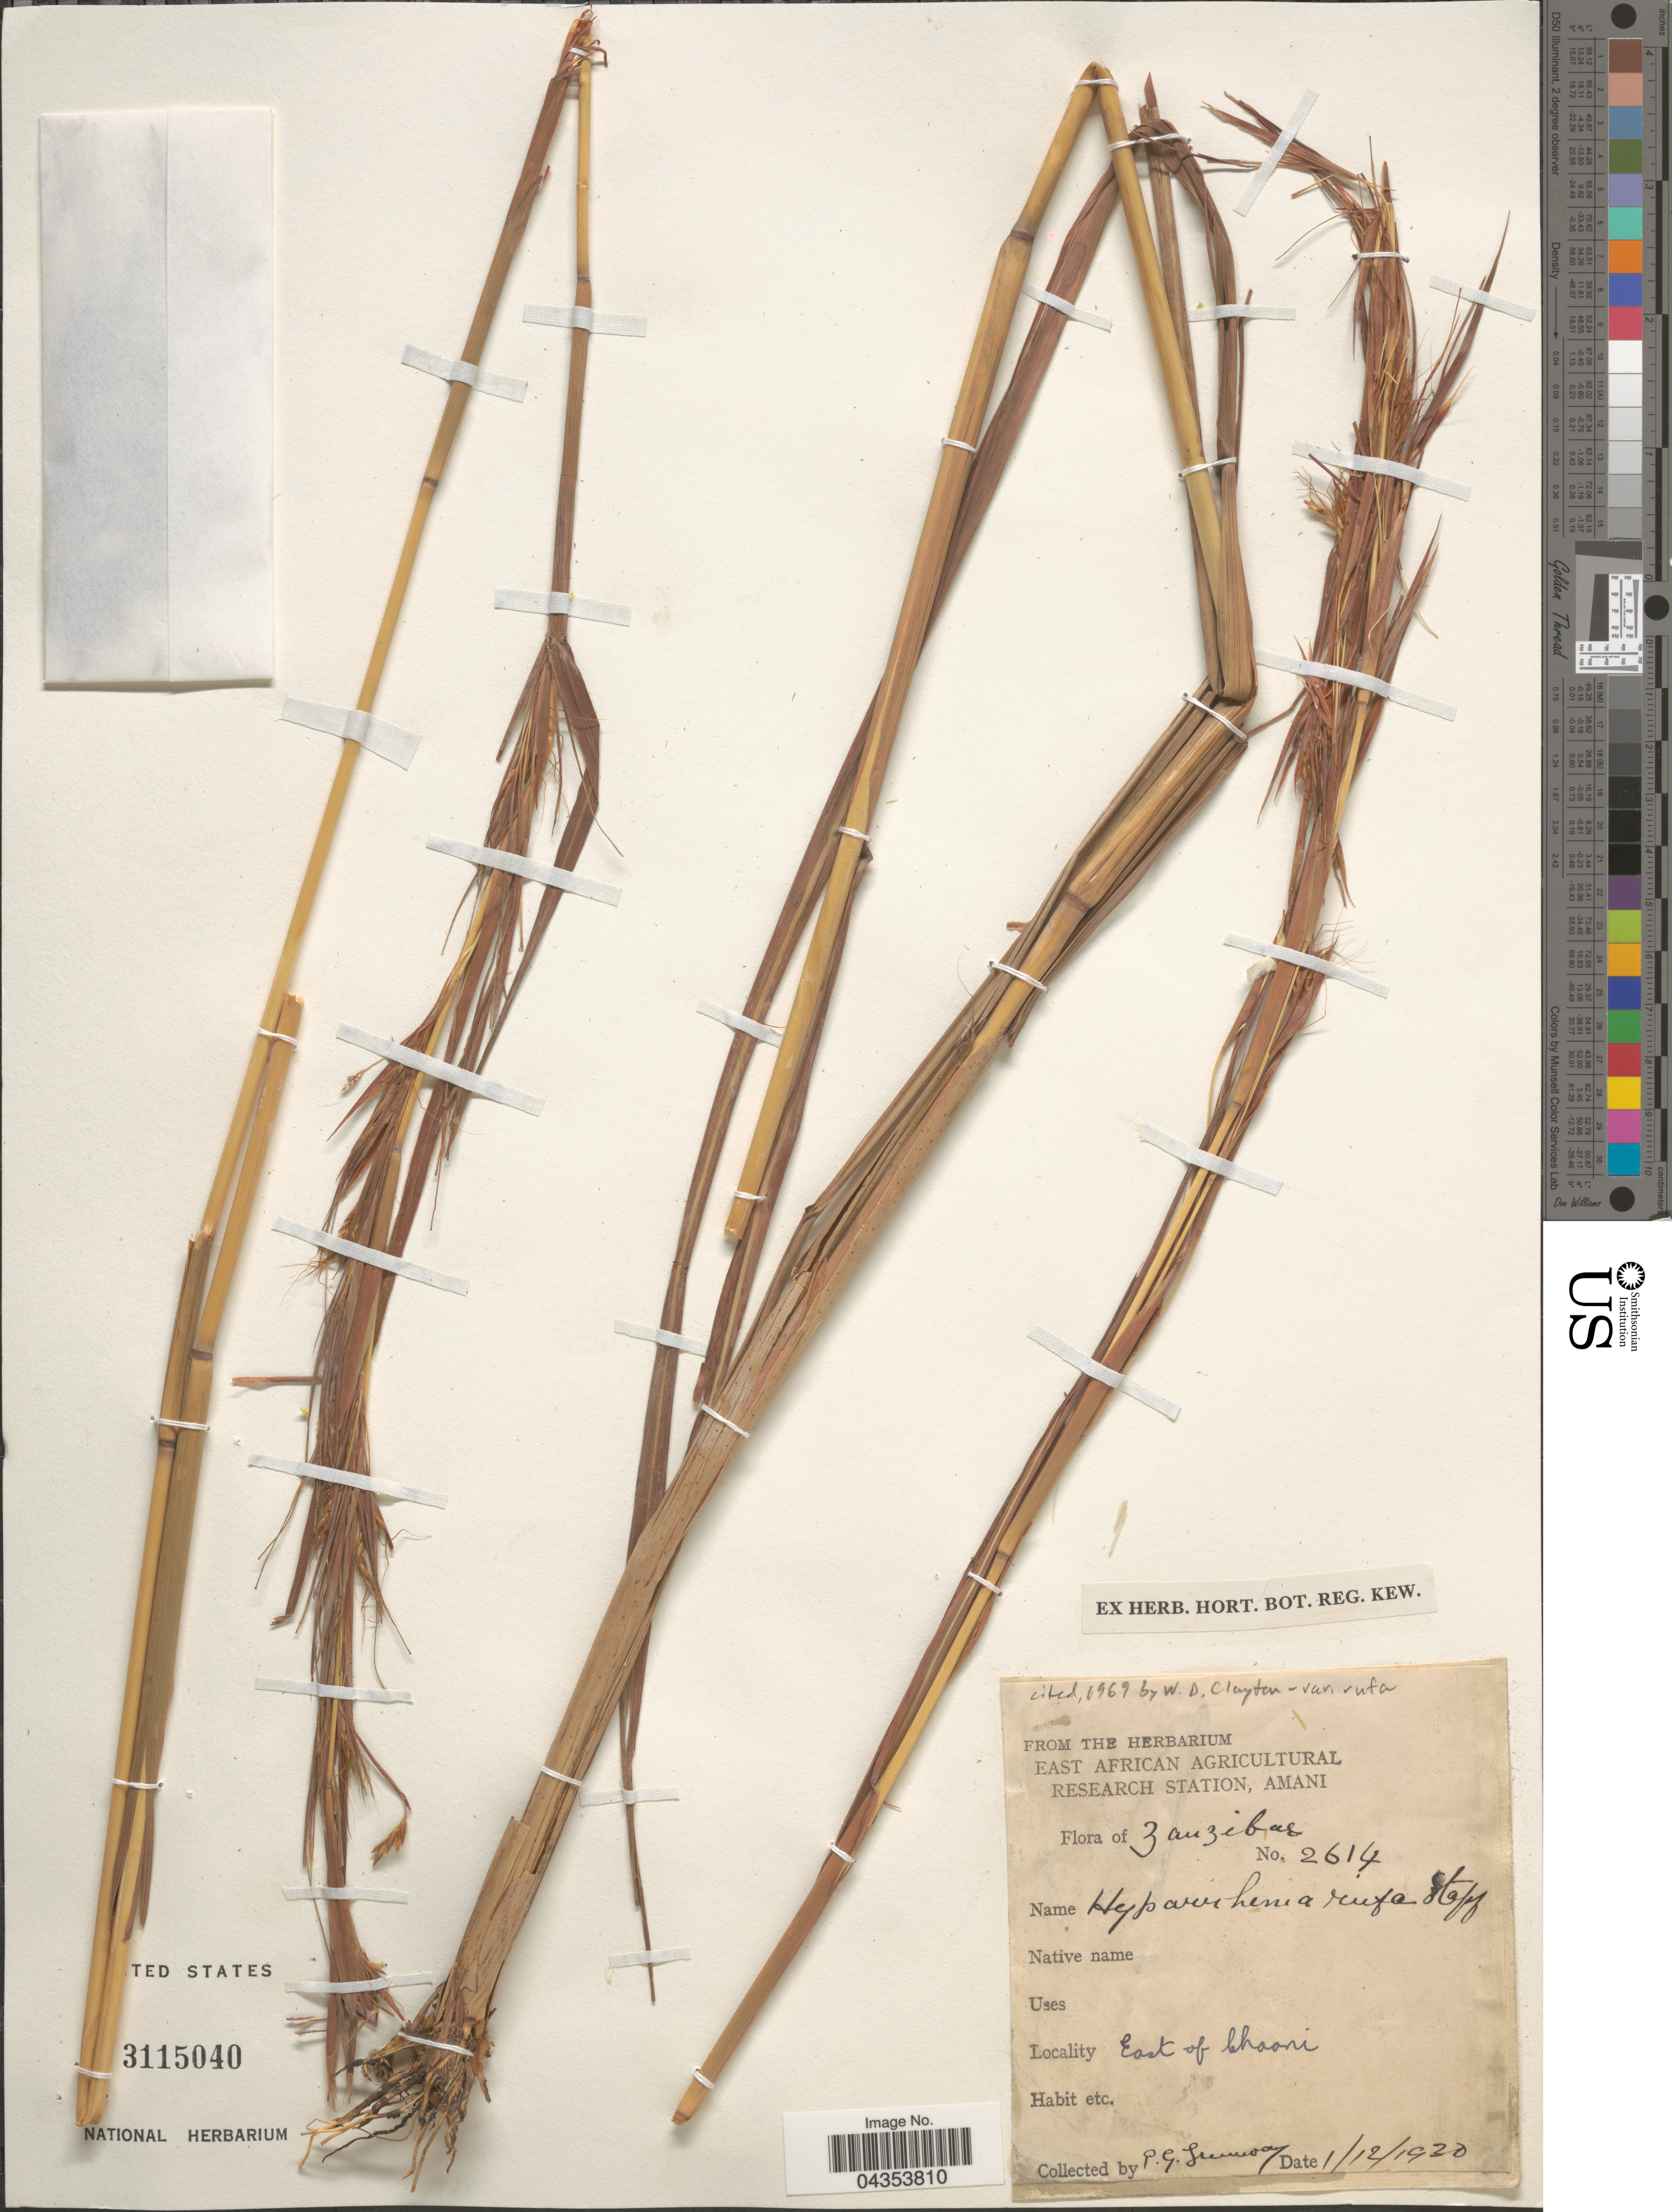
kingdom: Plantae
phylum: Tracheophyta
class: Liliopsida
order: Poales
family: Poaceae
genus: Hyparrhenia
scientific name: Hyparrhenia rufa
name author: (Nees) Stapf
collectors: P. J. Greenway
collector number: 2614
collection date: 1920-12-01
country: Tanzania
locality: East of Chaani.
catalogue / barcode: US 3115040